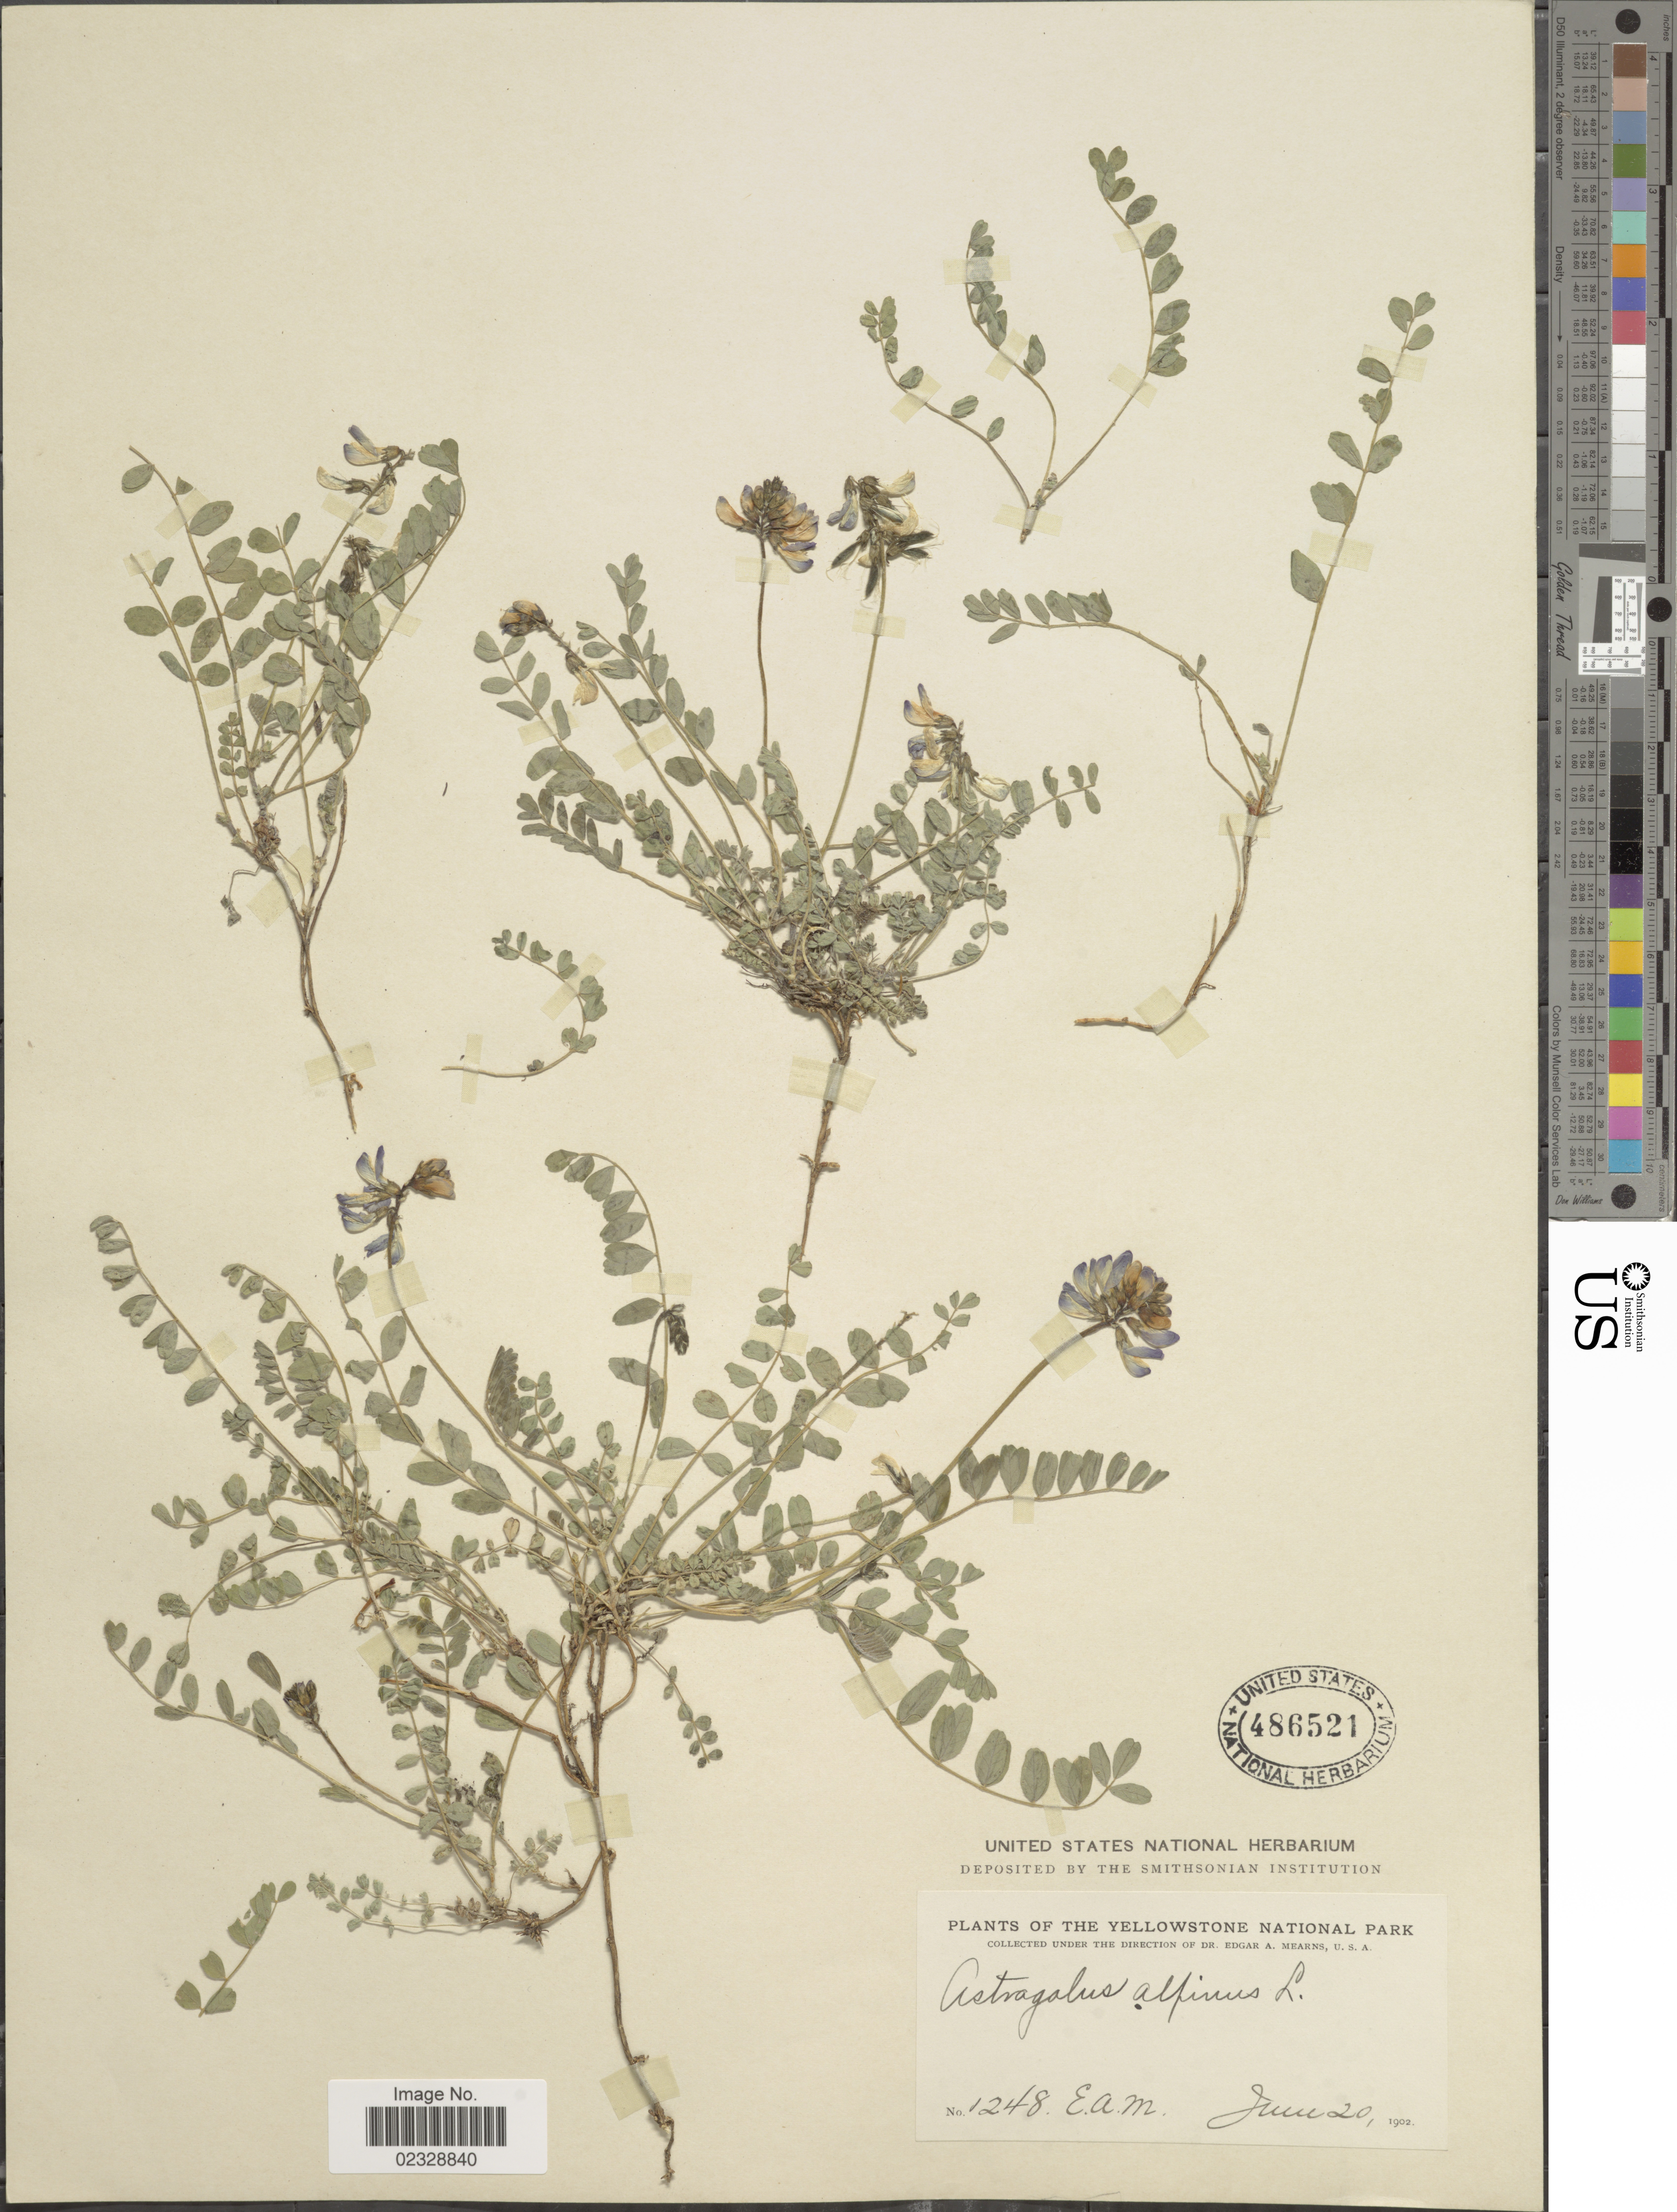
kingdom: Plantae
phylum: Tracheophyta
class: Magnoliopsida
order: Fabales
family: Fabaceae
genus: Astragalus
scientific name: Astragalus alpinus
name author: L.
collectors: E. A. Mearns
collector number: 1248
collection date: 1902-06-20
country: United States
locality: Yellowstone National Park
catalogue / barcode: US 486521